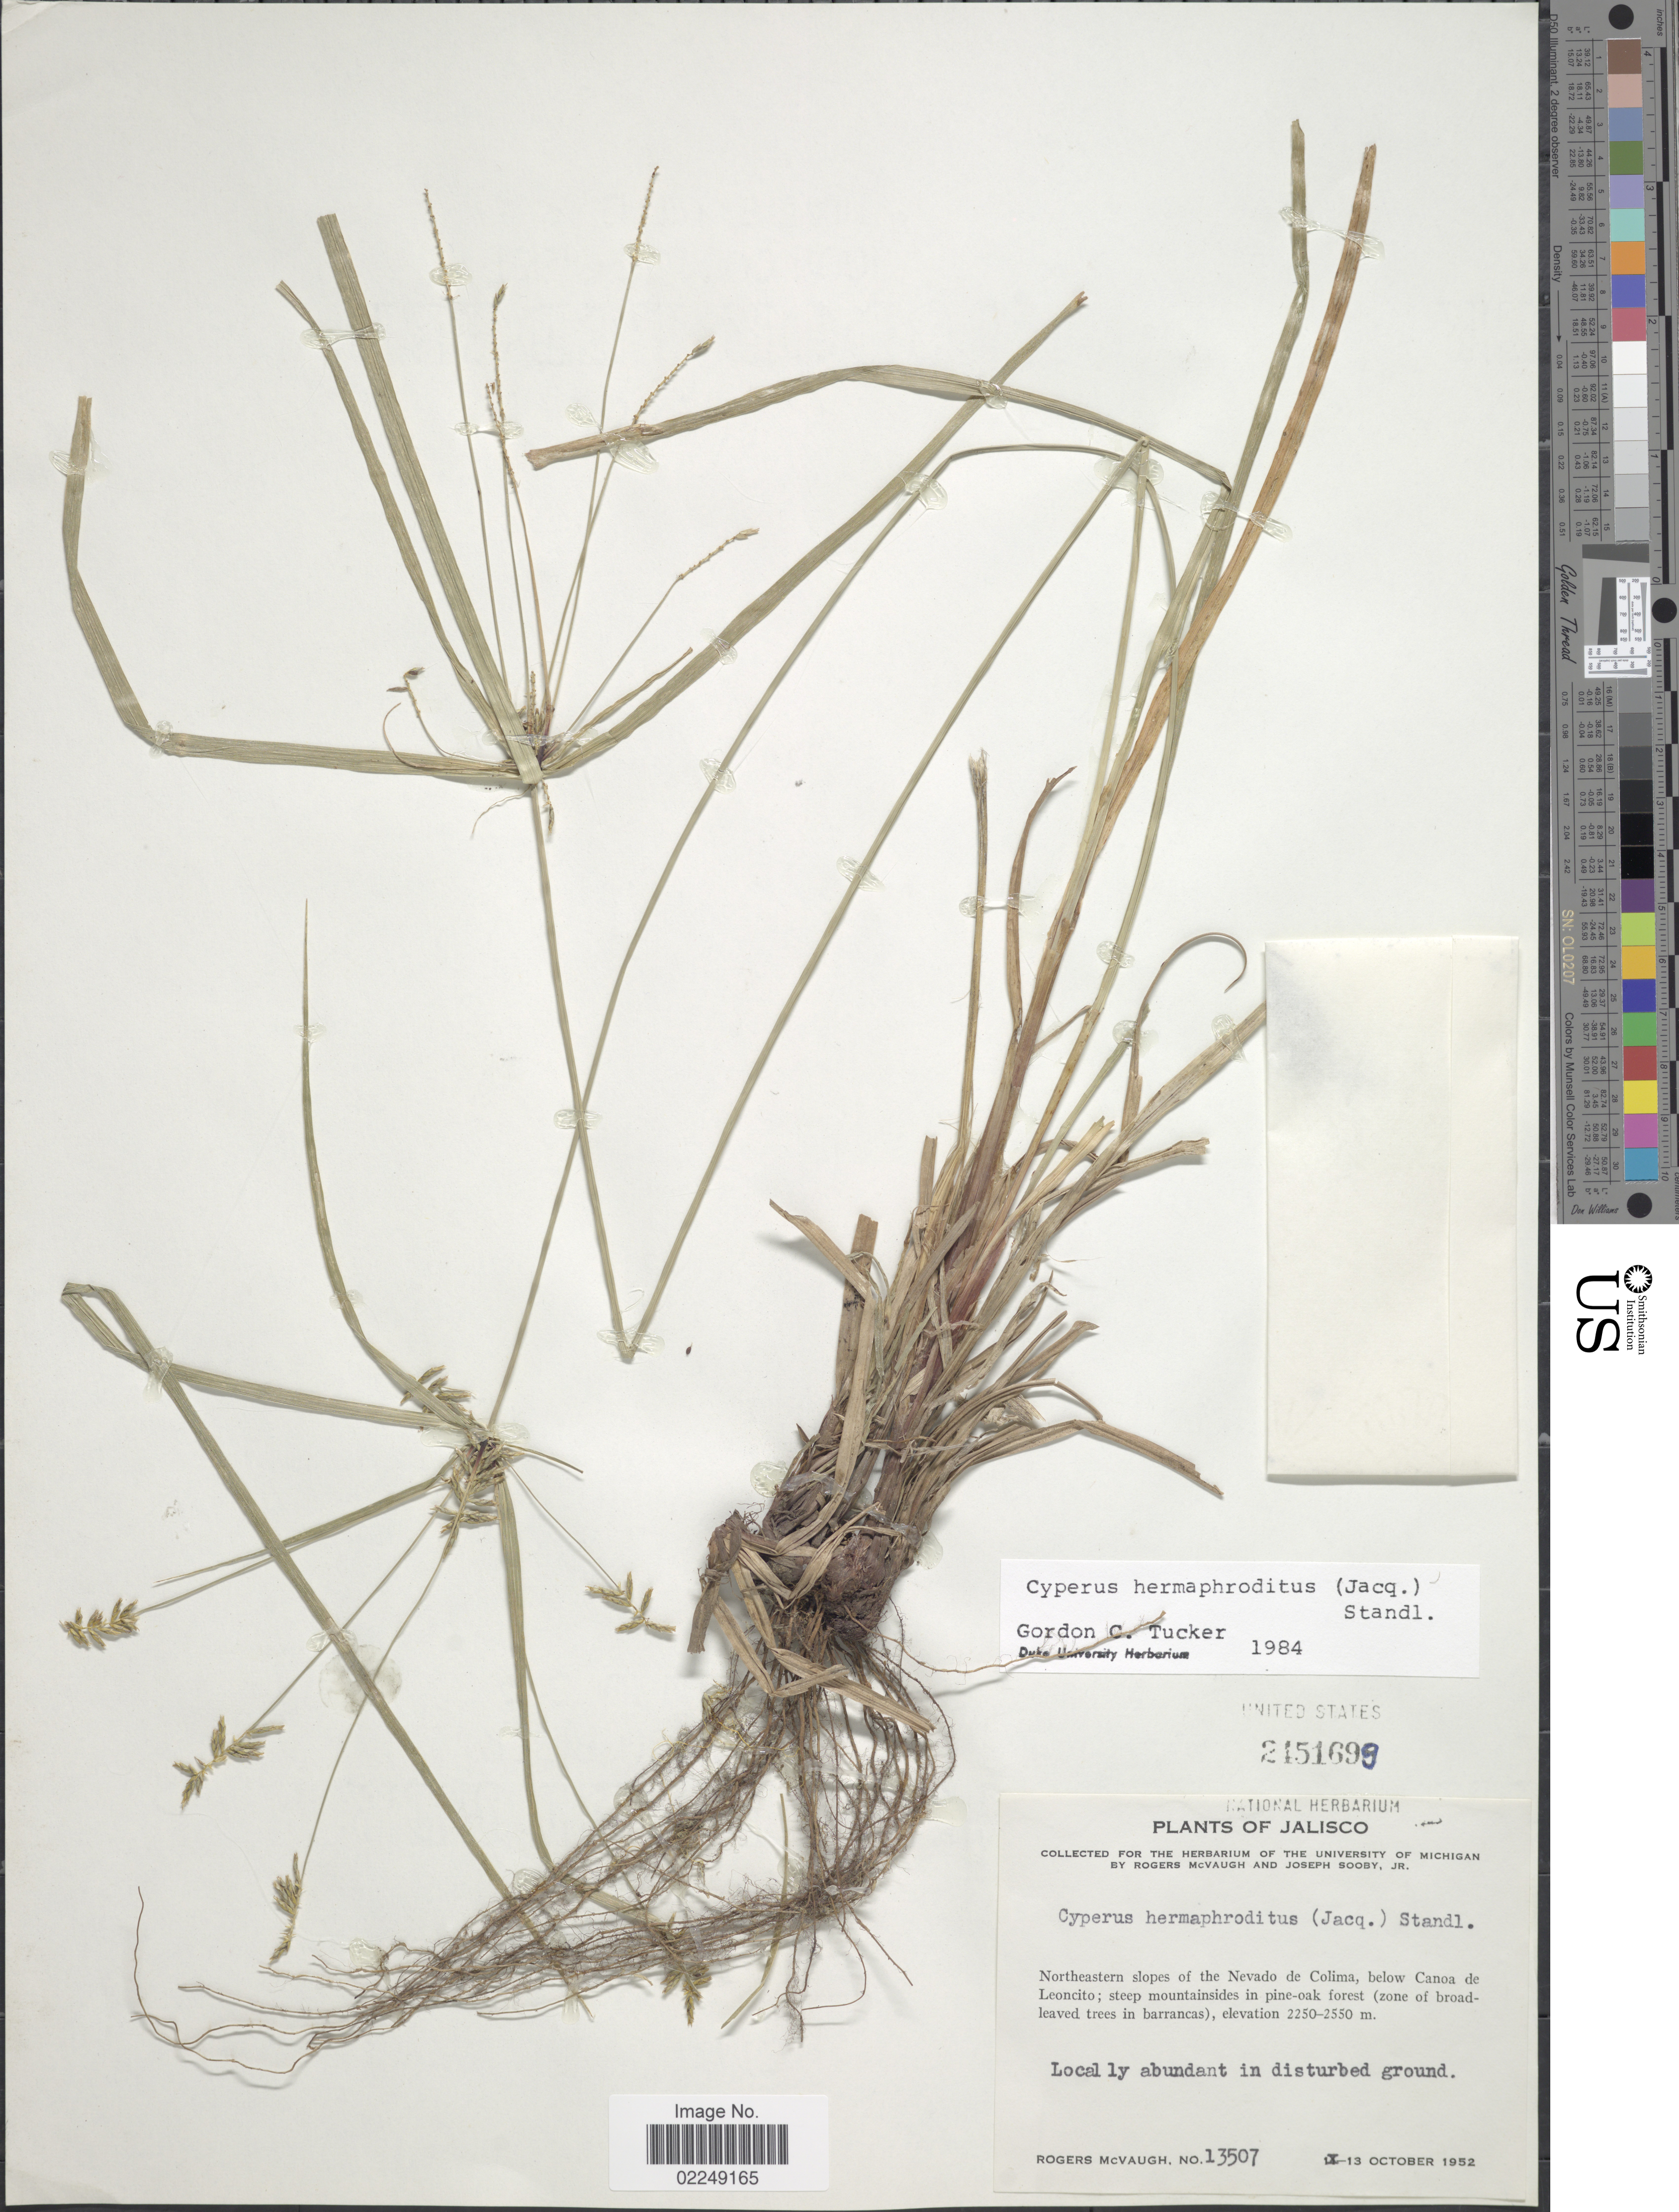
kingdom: Plantae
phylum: Tracheophyta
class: Liliopsida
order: Poales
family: Cyperaceae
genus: Cyperus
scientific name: Cyperus hermaphroditus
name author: (Jacq.) Standl.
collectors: R. McVaugh & J. Sooby Jr.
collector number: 13507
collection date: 1952-10-13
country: Mexico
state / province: Jalisco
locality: Northeastern slopes of the Nevado de Colima, below Canoa de Leoncito, steep mountains in pine-oak forest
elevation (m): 2250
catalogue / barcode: US 2151699